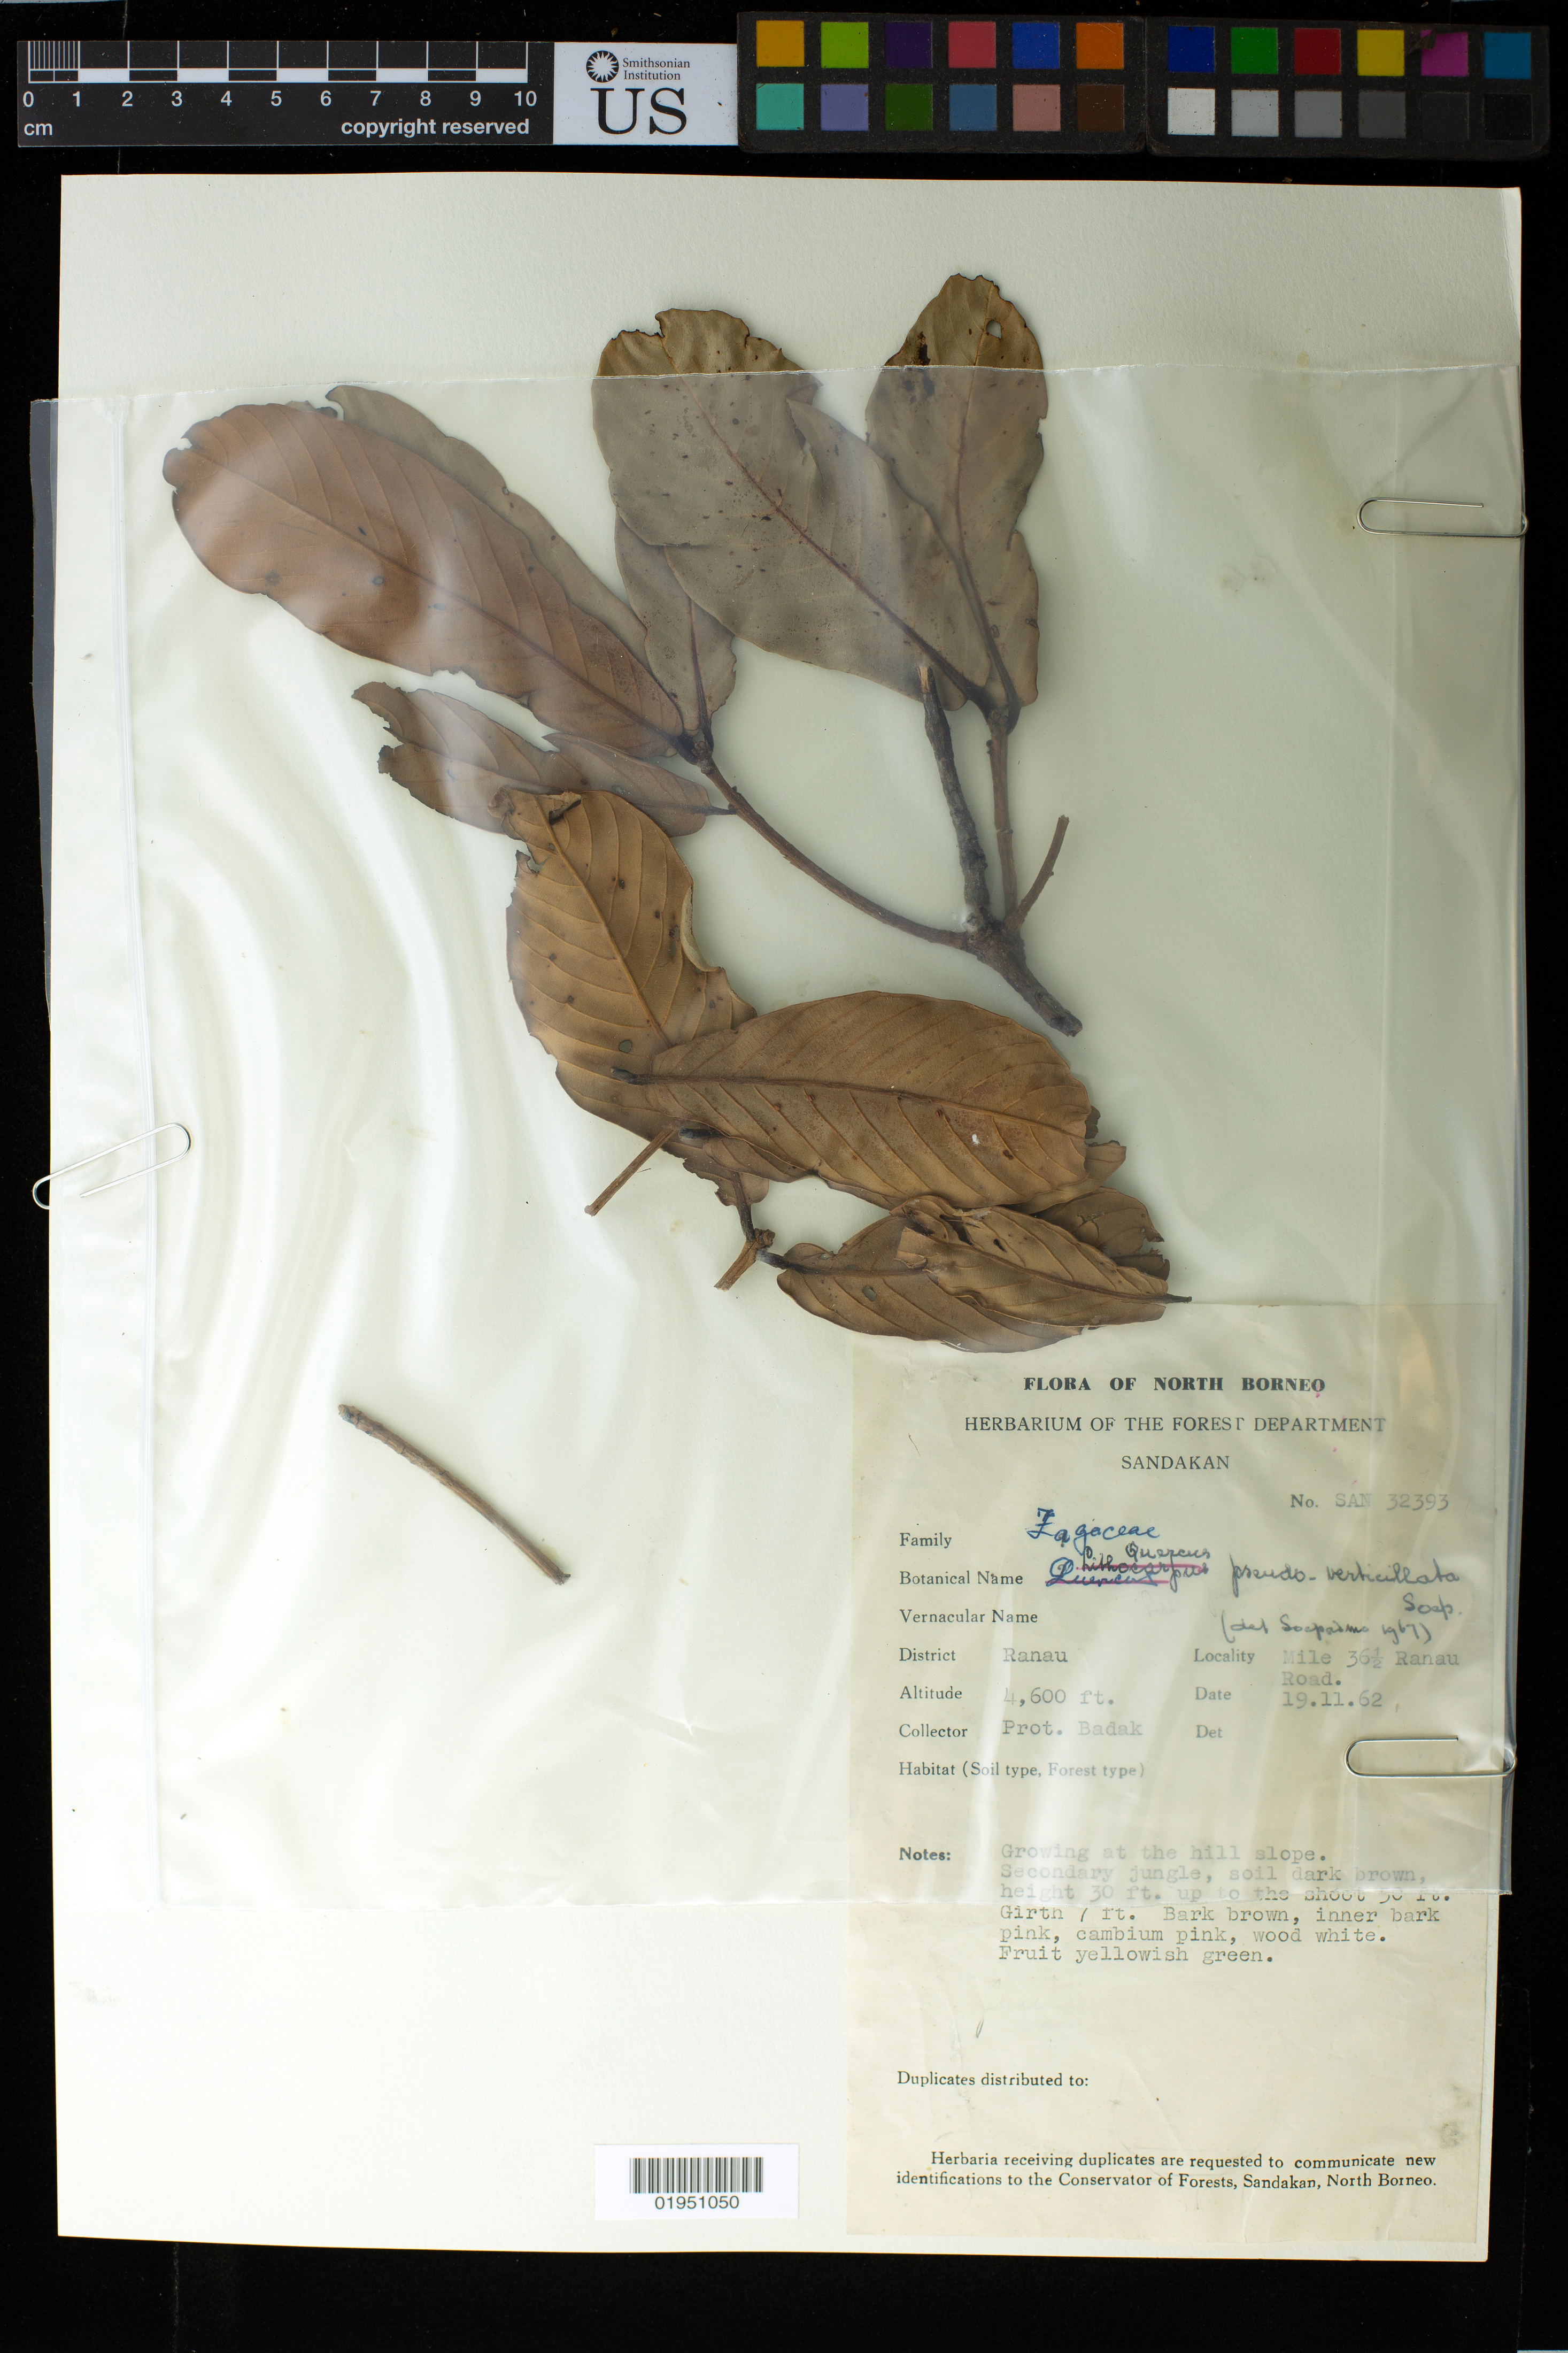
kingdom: Plantae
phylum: Tracheophyta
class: Magnoliopsida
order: Fagales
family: Fagaceae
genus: Quercus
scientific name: Quercus lineata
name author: Blume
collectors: Prot. Badak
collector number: San 32393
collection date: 1962-11-19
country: Malaysia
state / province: Sabah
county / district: Ranau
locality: Mile 36 1/2 Ranau Road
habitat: hill slope, secondary jungle, soil dark brown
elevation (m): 1402